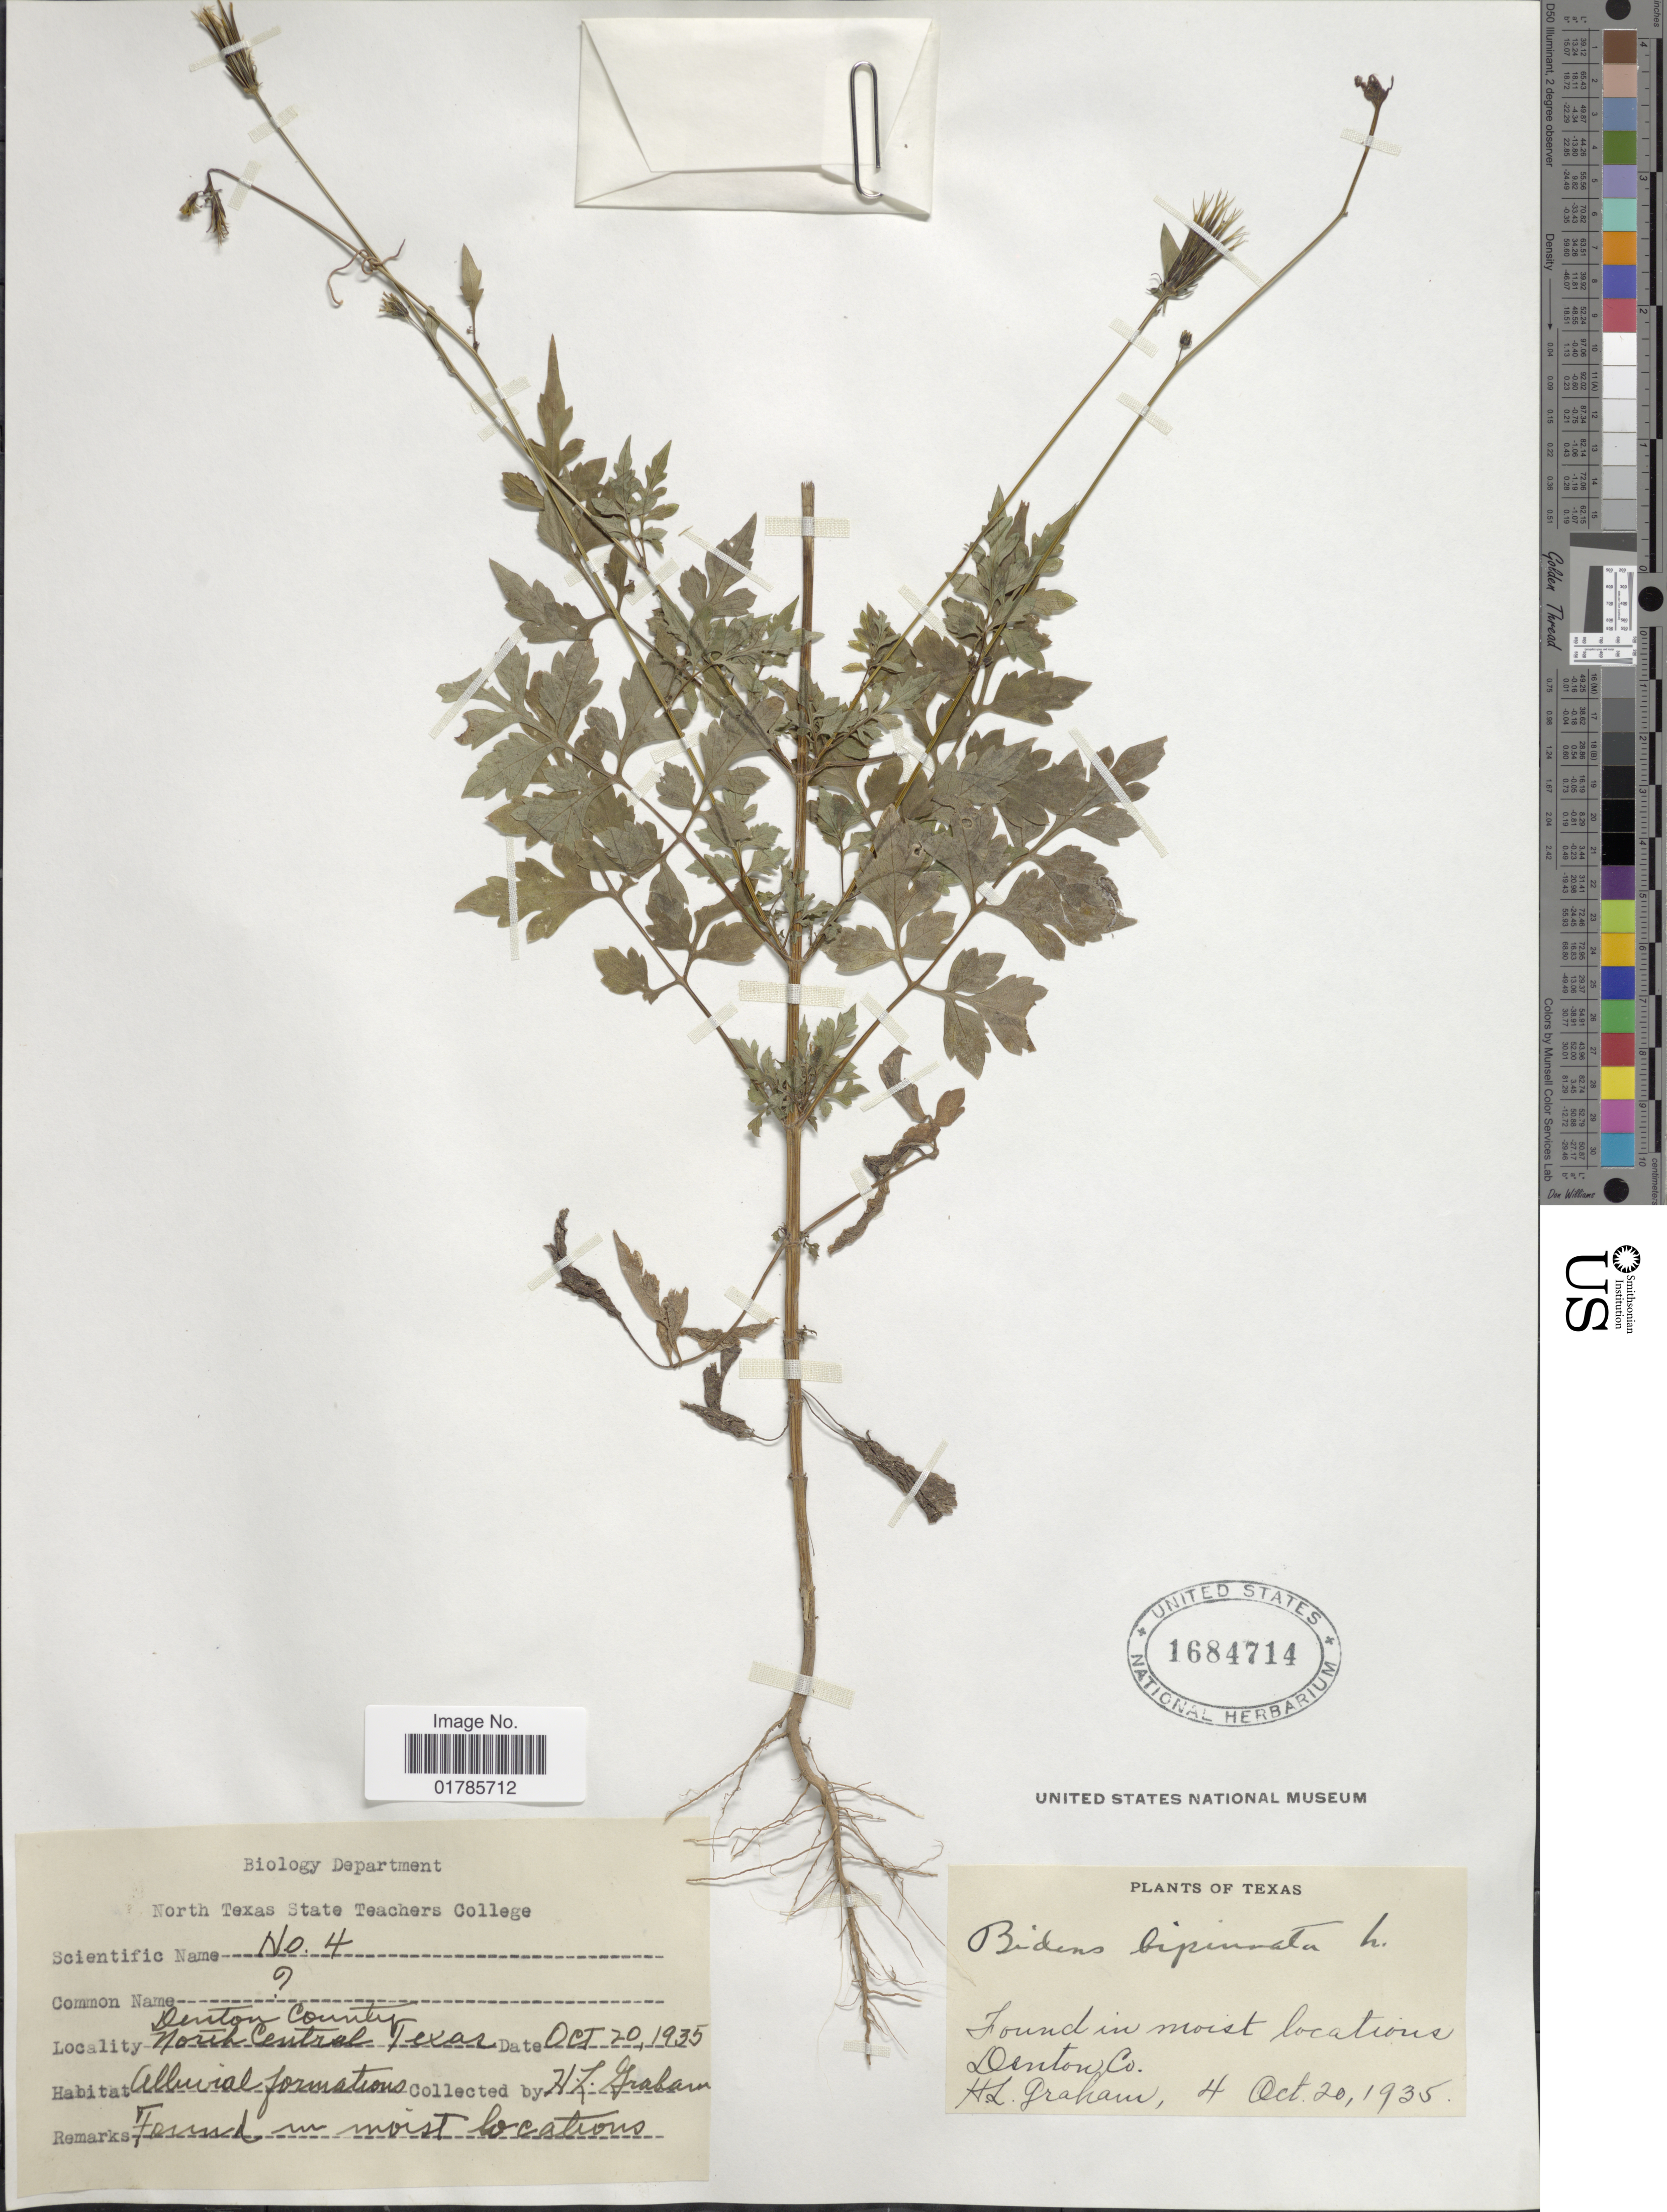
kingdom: Plantae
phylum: Tracheophyta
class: Magnoliopsida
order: Asterales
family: Asteraceae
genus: Bidens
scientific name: Bidens bipinnata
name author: L.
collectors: H. L. Graham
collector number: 4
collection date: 1935-10-20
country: United States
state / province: Texas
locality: Found in moist locations, Denton Co., Denton County, North Central Texas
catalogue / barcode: US 1684714